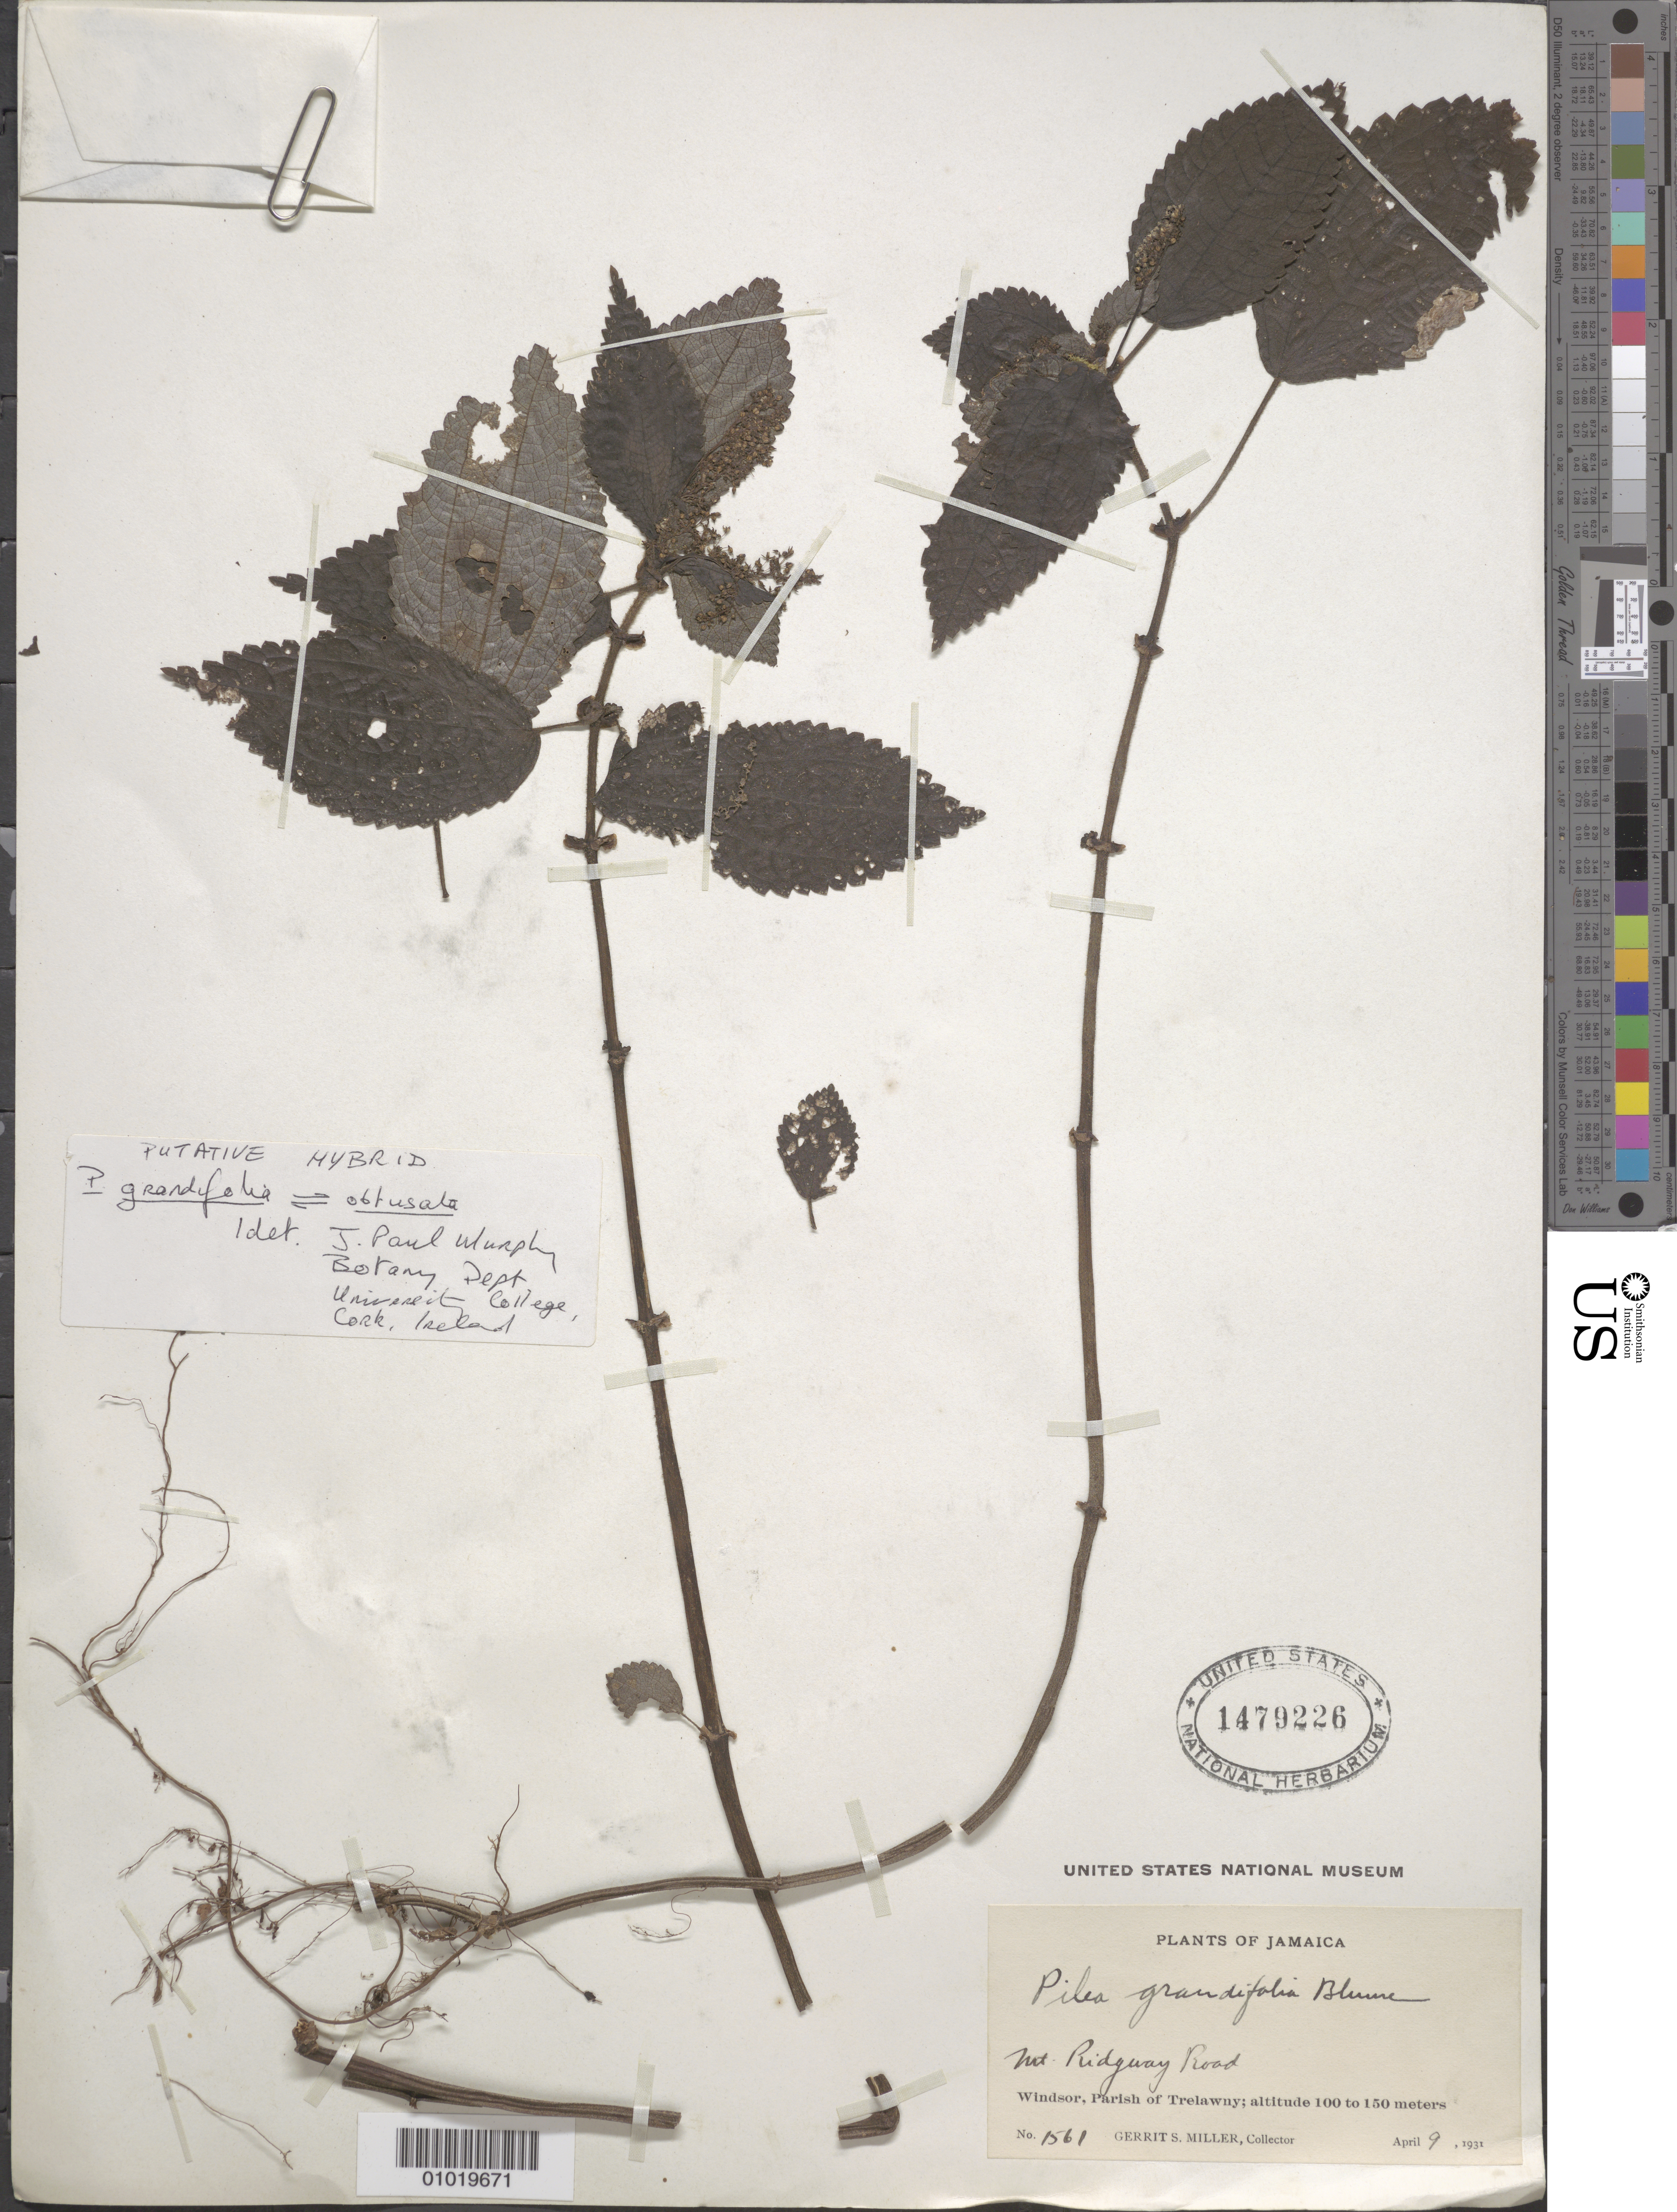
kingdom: Plantae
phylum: Tracheophyta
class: Magnoliopsida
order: Rosales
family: Urticaceae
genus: Pilea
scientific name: Pilea grandifolia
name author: (L.) Blume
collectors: G. S. Miller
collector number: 1561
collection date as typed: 09 Apr 1931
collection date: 1931-04-09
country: Jamaica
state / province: Trelawny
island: Jamaica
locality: windsor. mt ridgeway road.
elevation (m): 100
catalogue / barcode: US 1479226